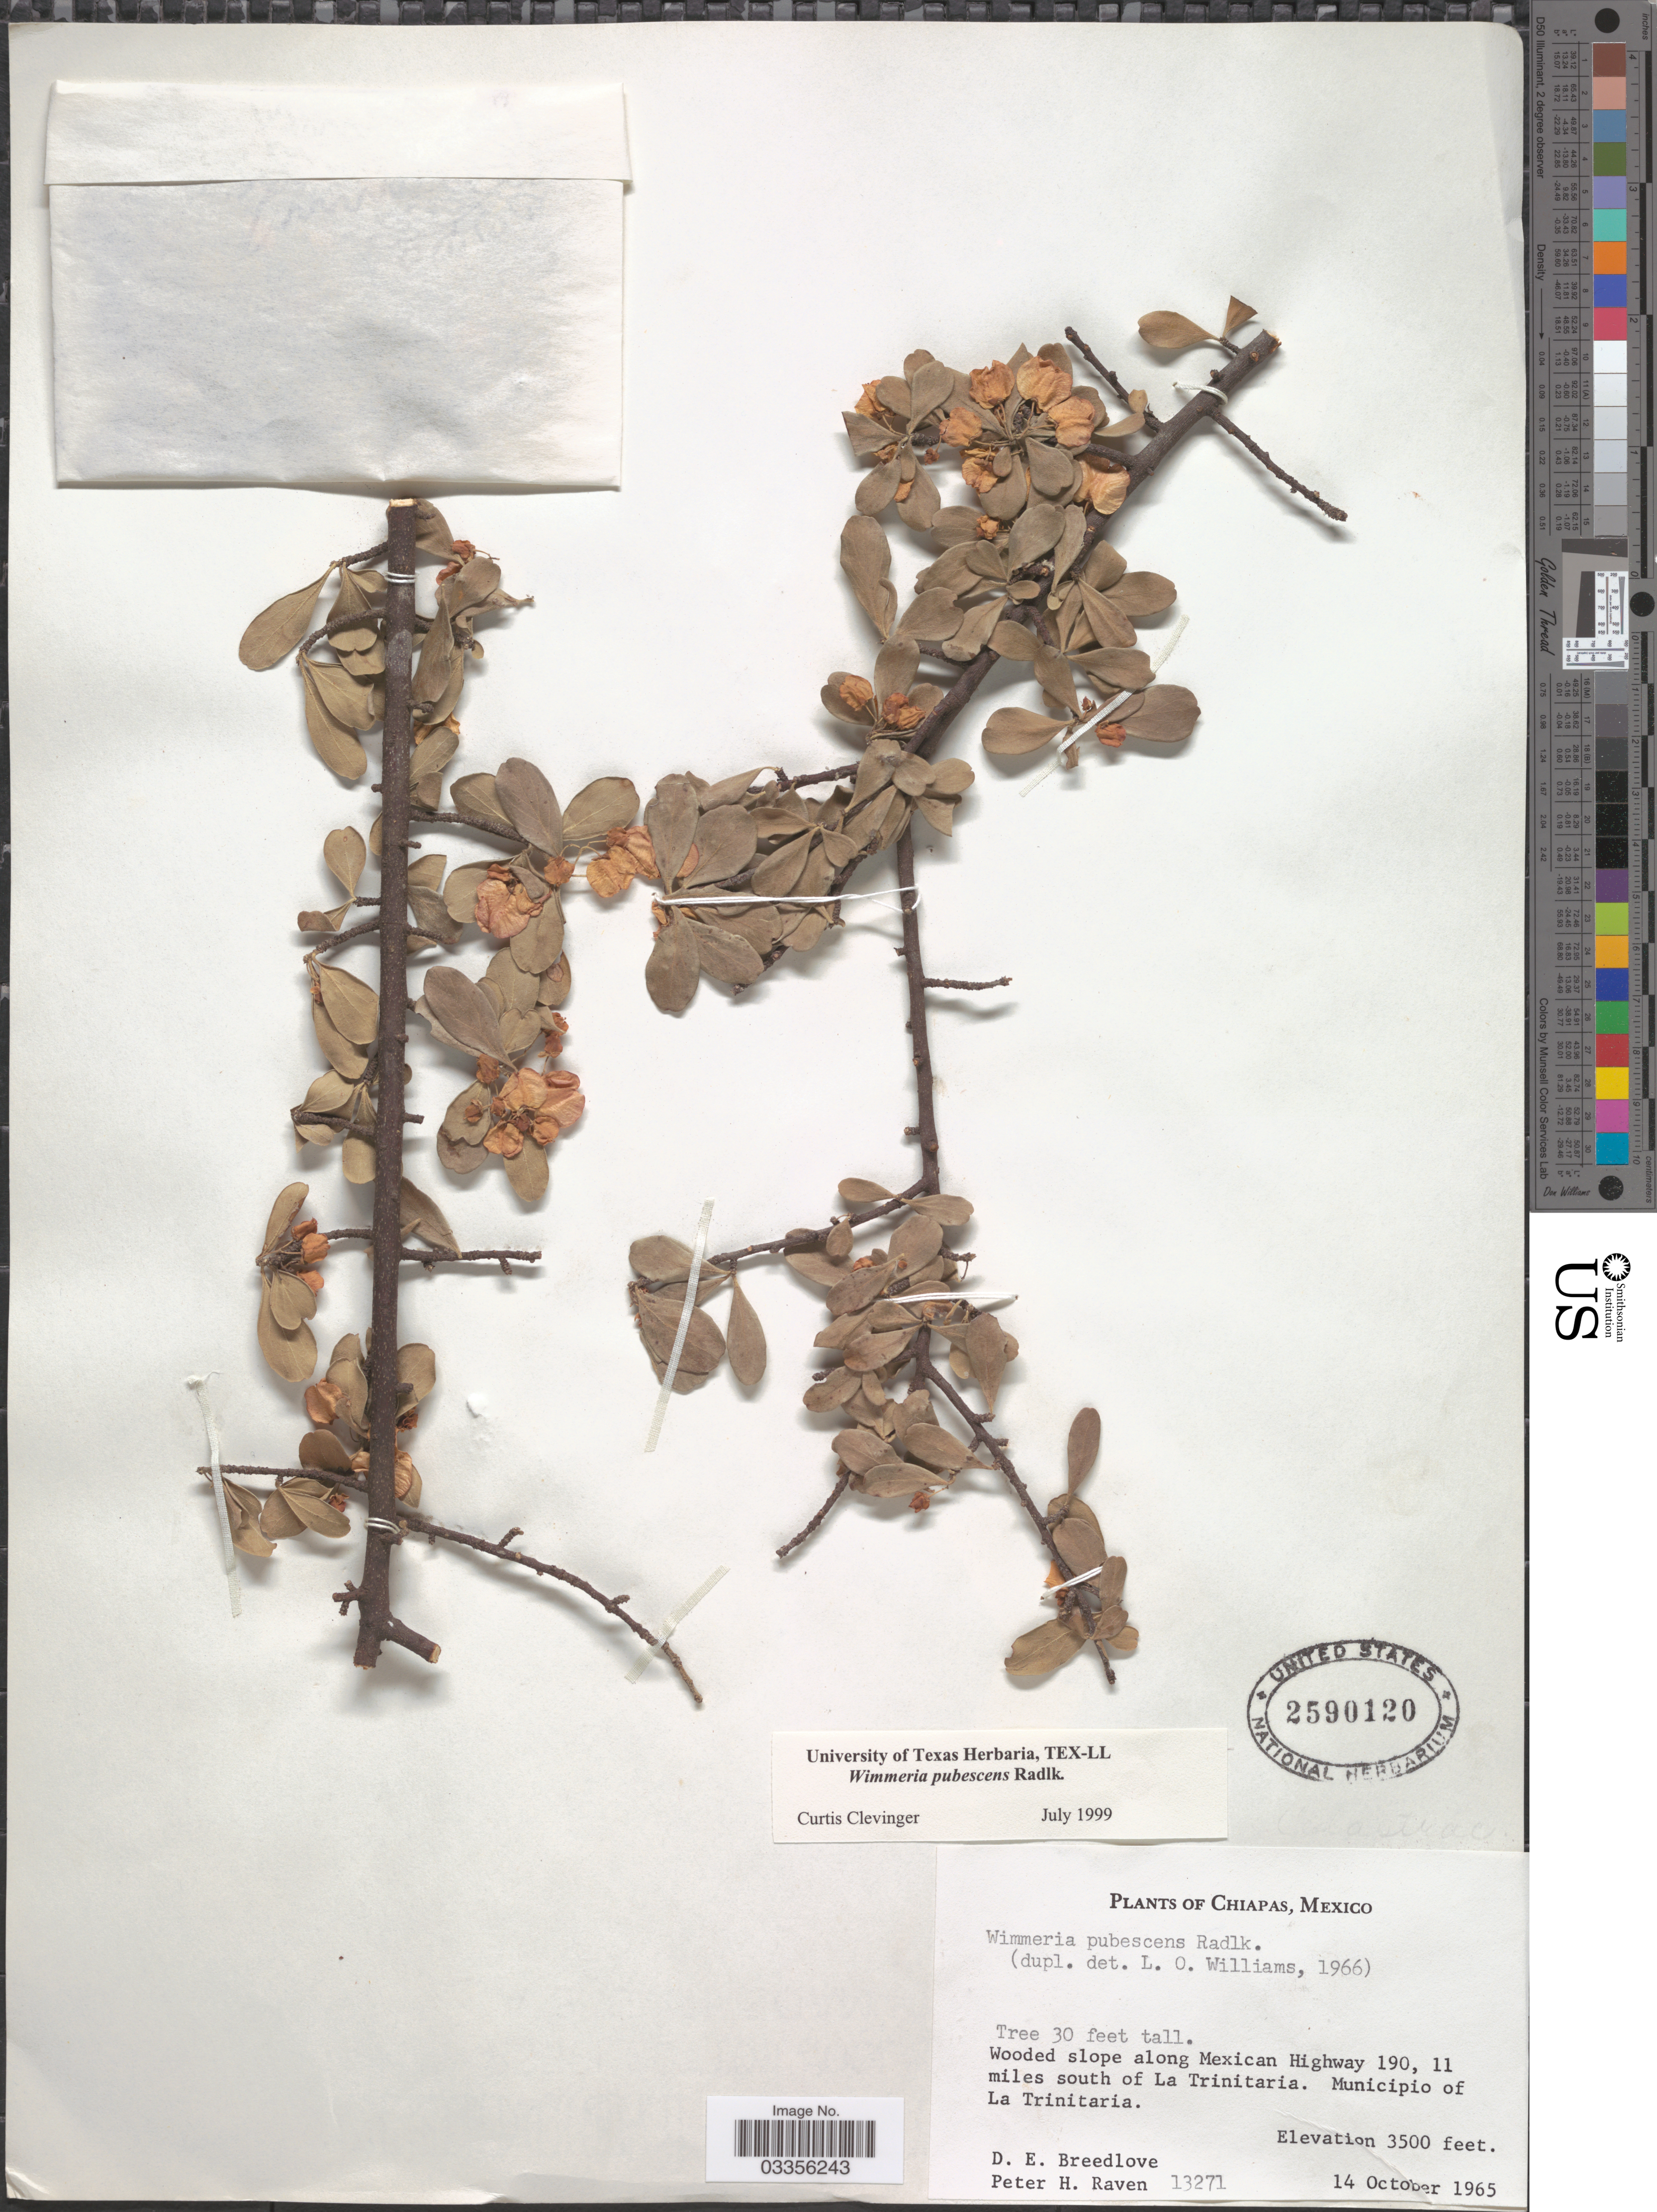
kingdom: Plantae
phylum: Tracheophyta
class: Magnoliopsida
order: Celastrales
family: Celastraceae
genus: Wimmeria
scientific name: Wimmeria pubescens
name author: Radlk.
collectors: D. E. Breedlove & P. Raven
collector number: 13271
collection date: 1965-10-14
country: Mexico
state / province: Chiapas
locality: Wooded slope along Mexican Highway 190, 11 miles south of La Trinitaria. Municipio of La Trinitaria.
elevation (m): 1067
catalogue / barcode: US 2590120